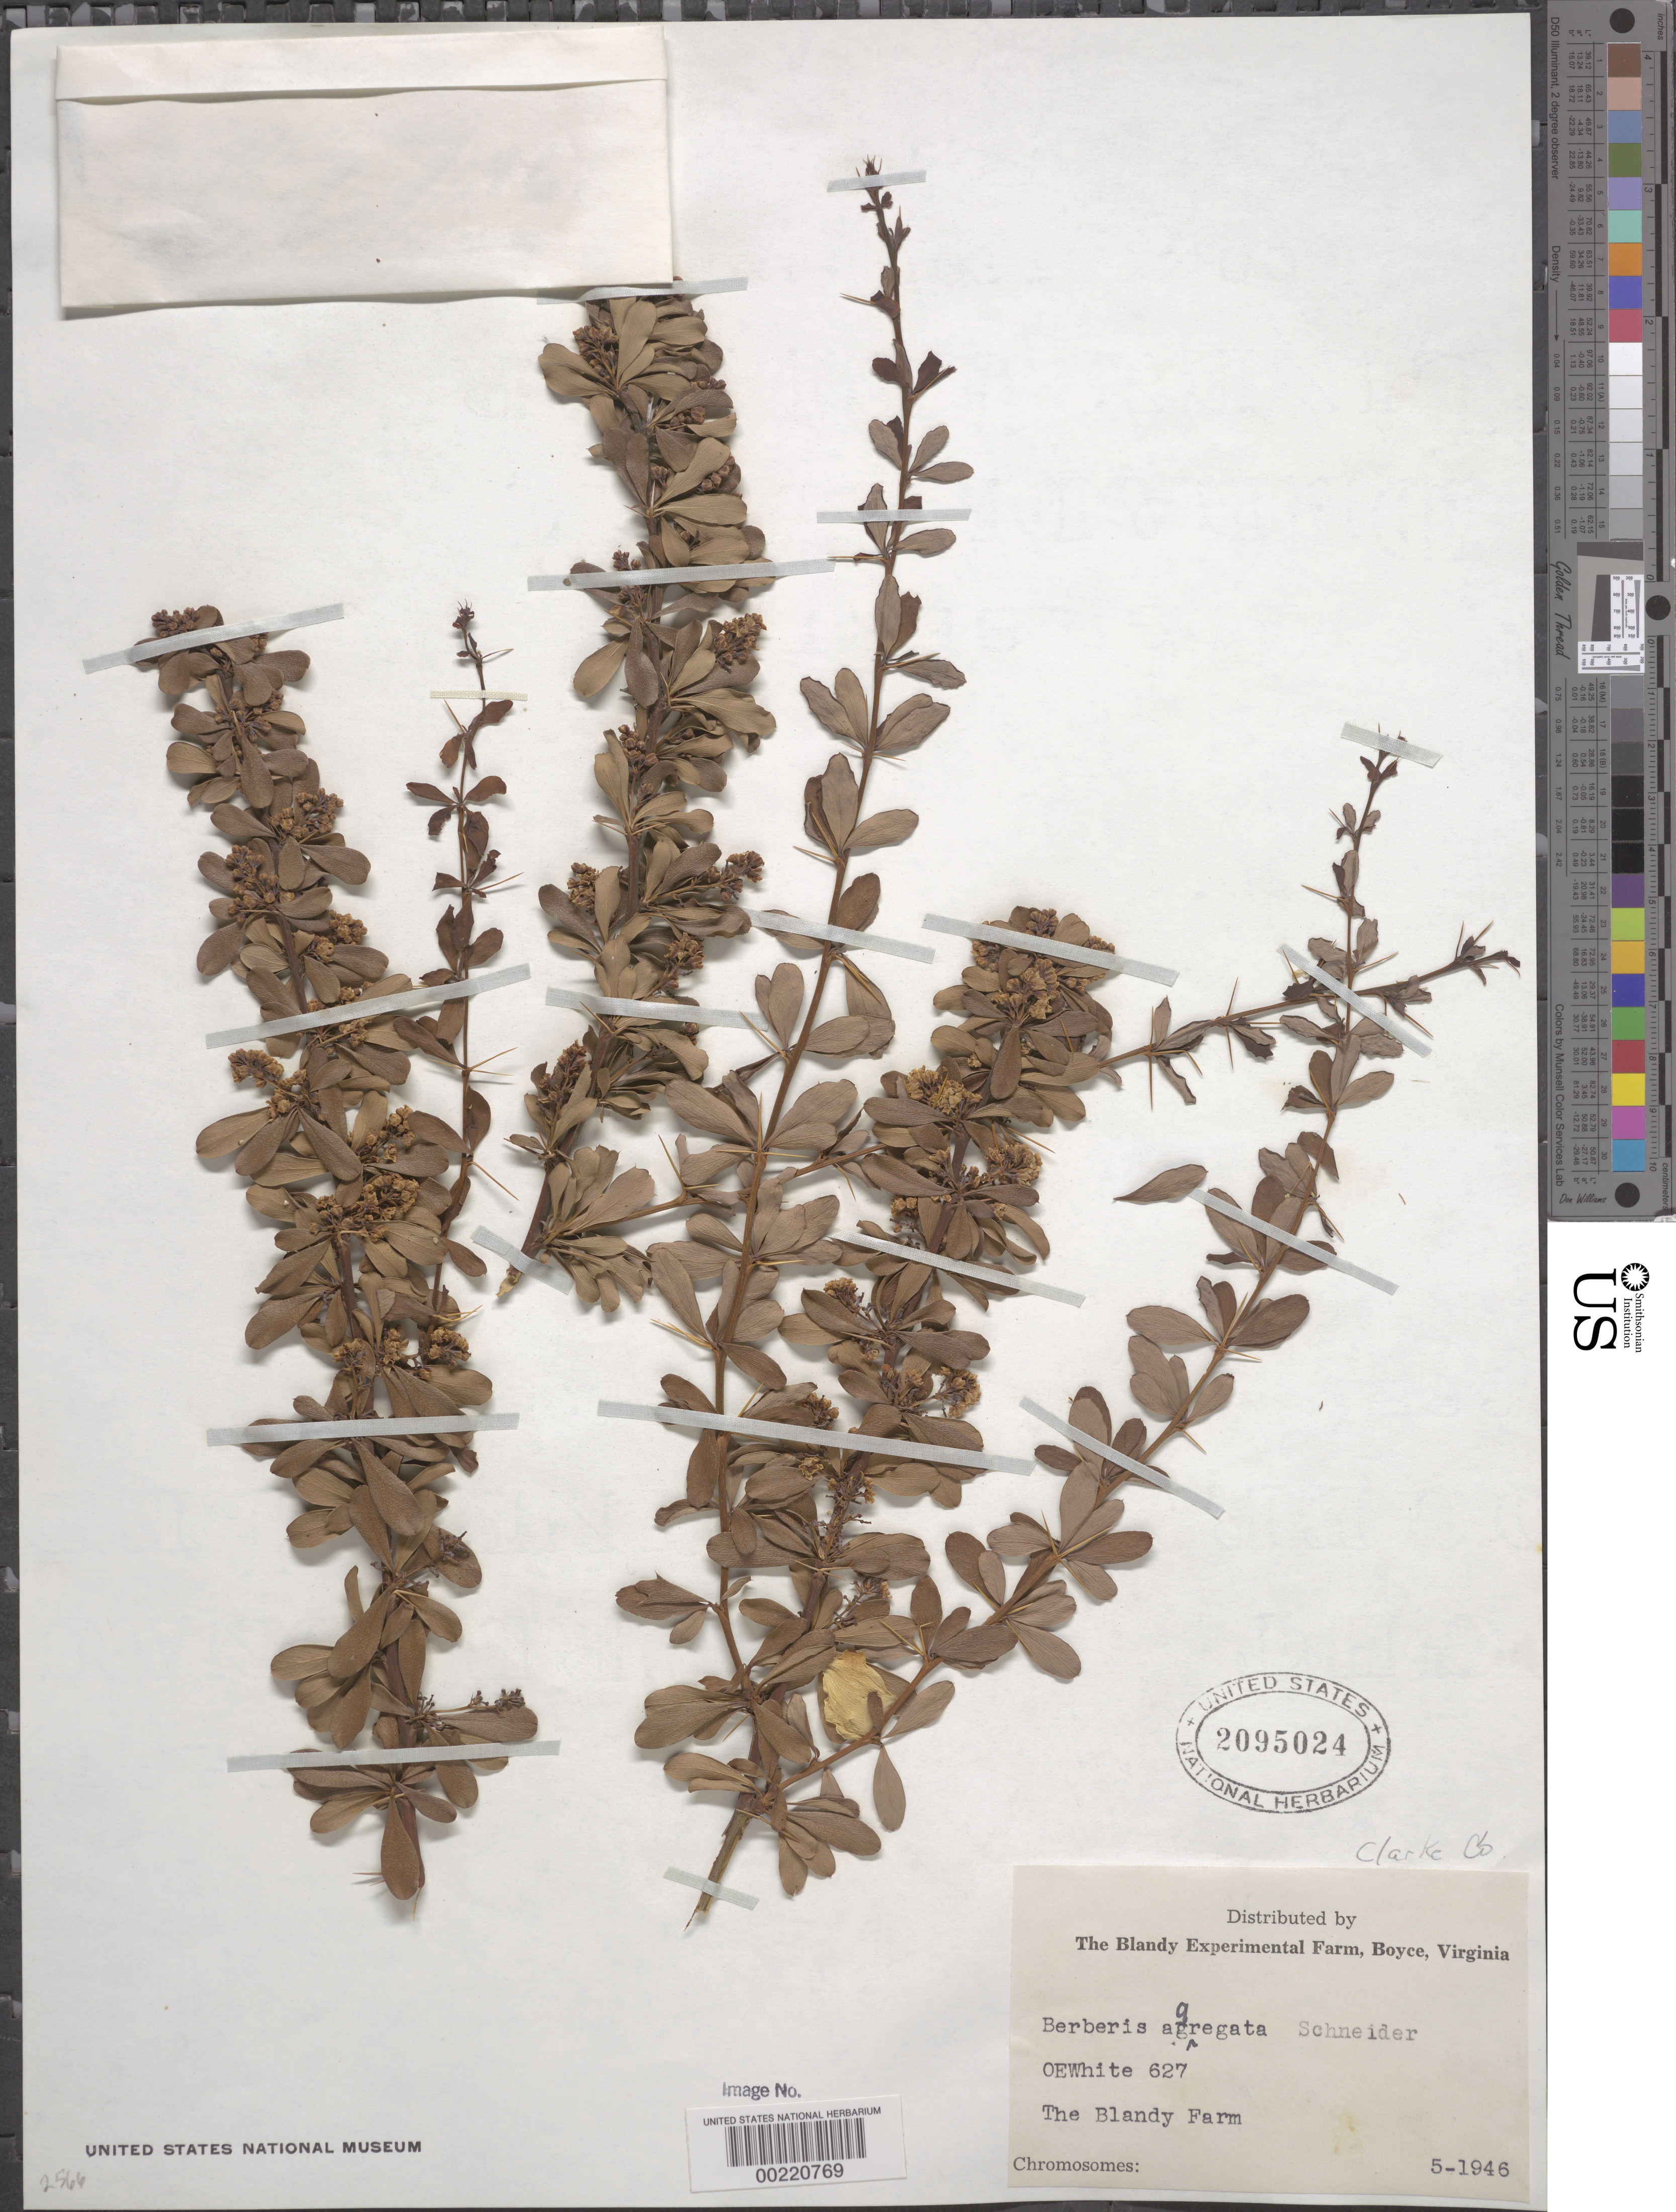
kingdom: Plantae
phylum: Tracheophyta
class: Magnoliopsida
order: Ranunculales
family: Berberidaceae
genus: Berberis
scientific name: Berberis aggregata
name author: C.K. Schneid.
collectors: O. E. White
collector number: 627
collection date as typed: May 1946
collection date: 1946-05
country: United States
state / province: Virginia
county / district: Clarke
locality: Blandy experimental farm near boyce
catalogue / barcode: US 2095024